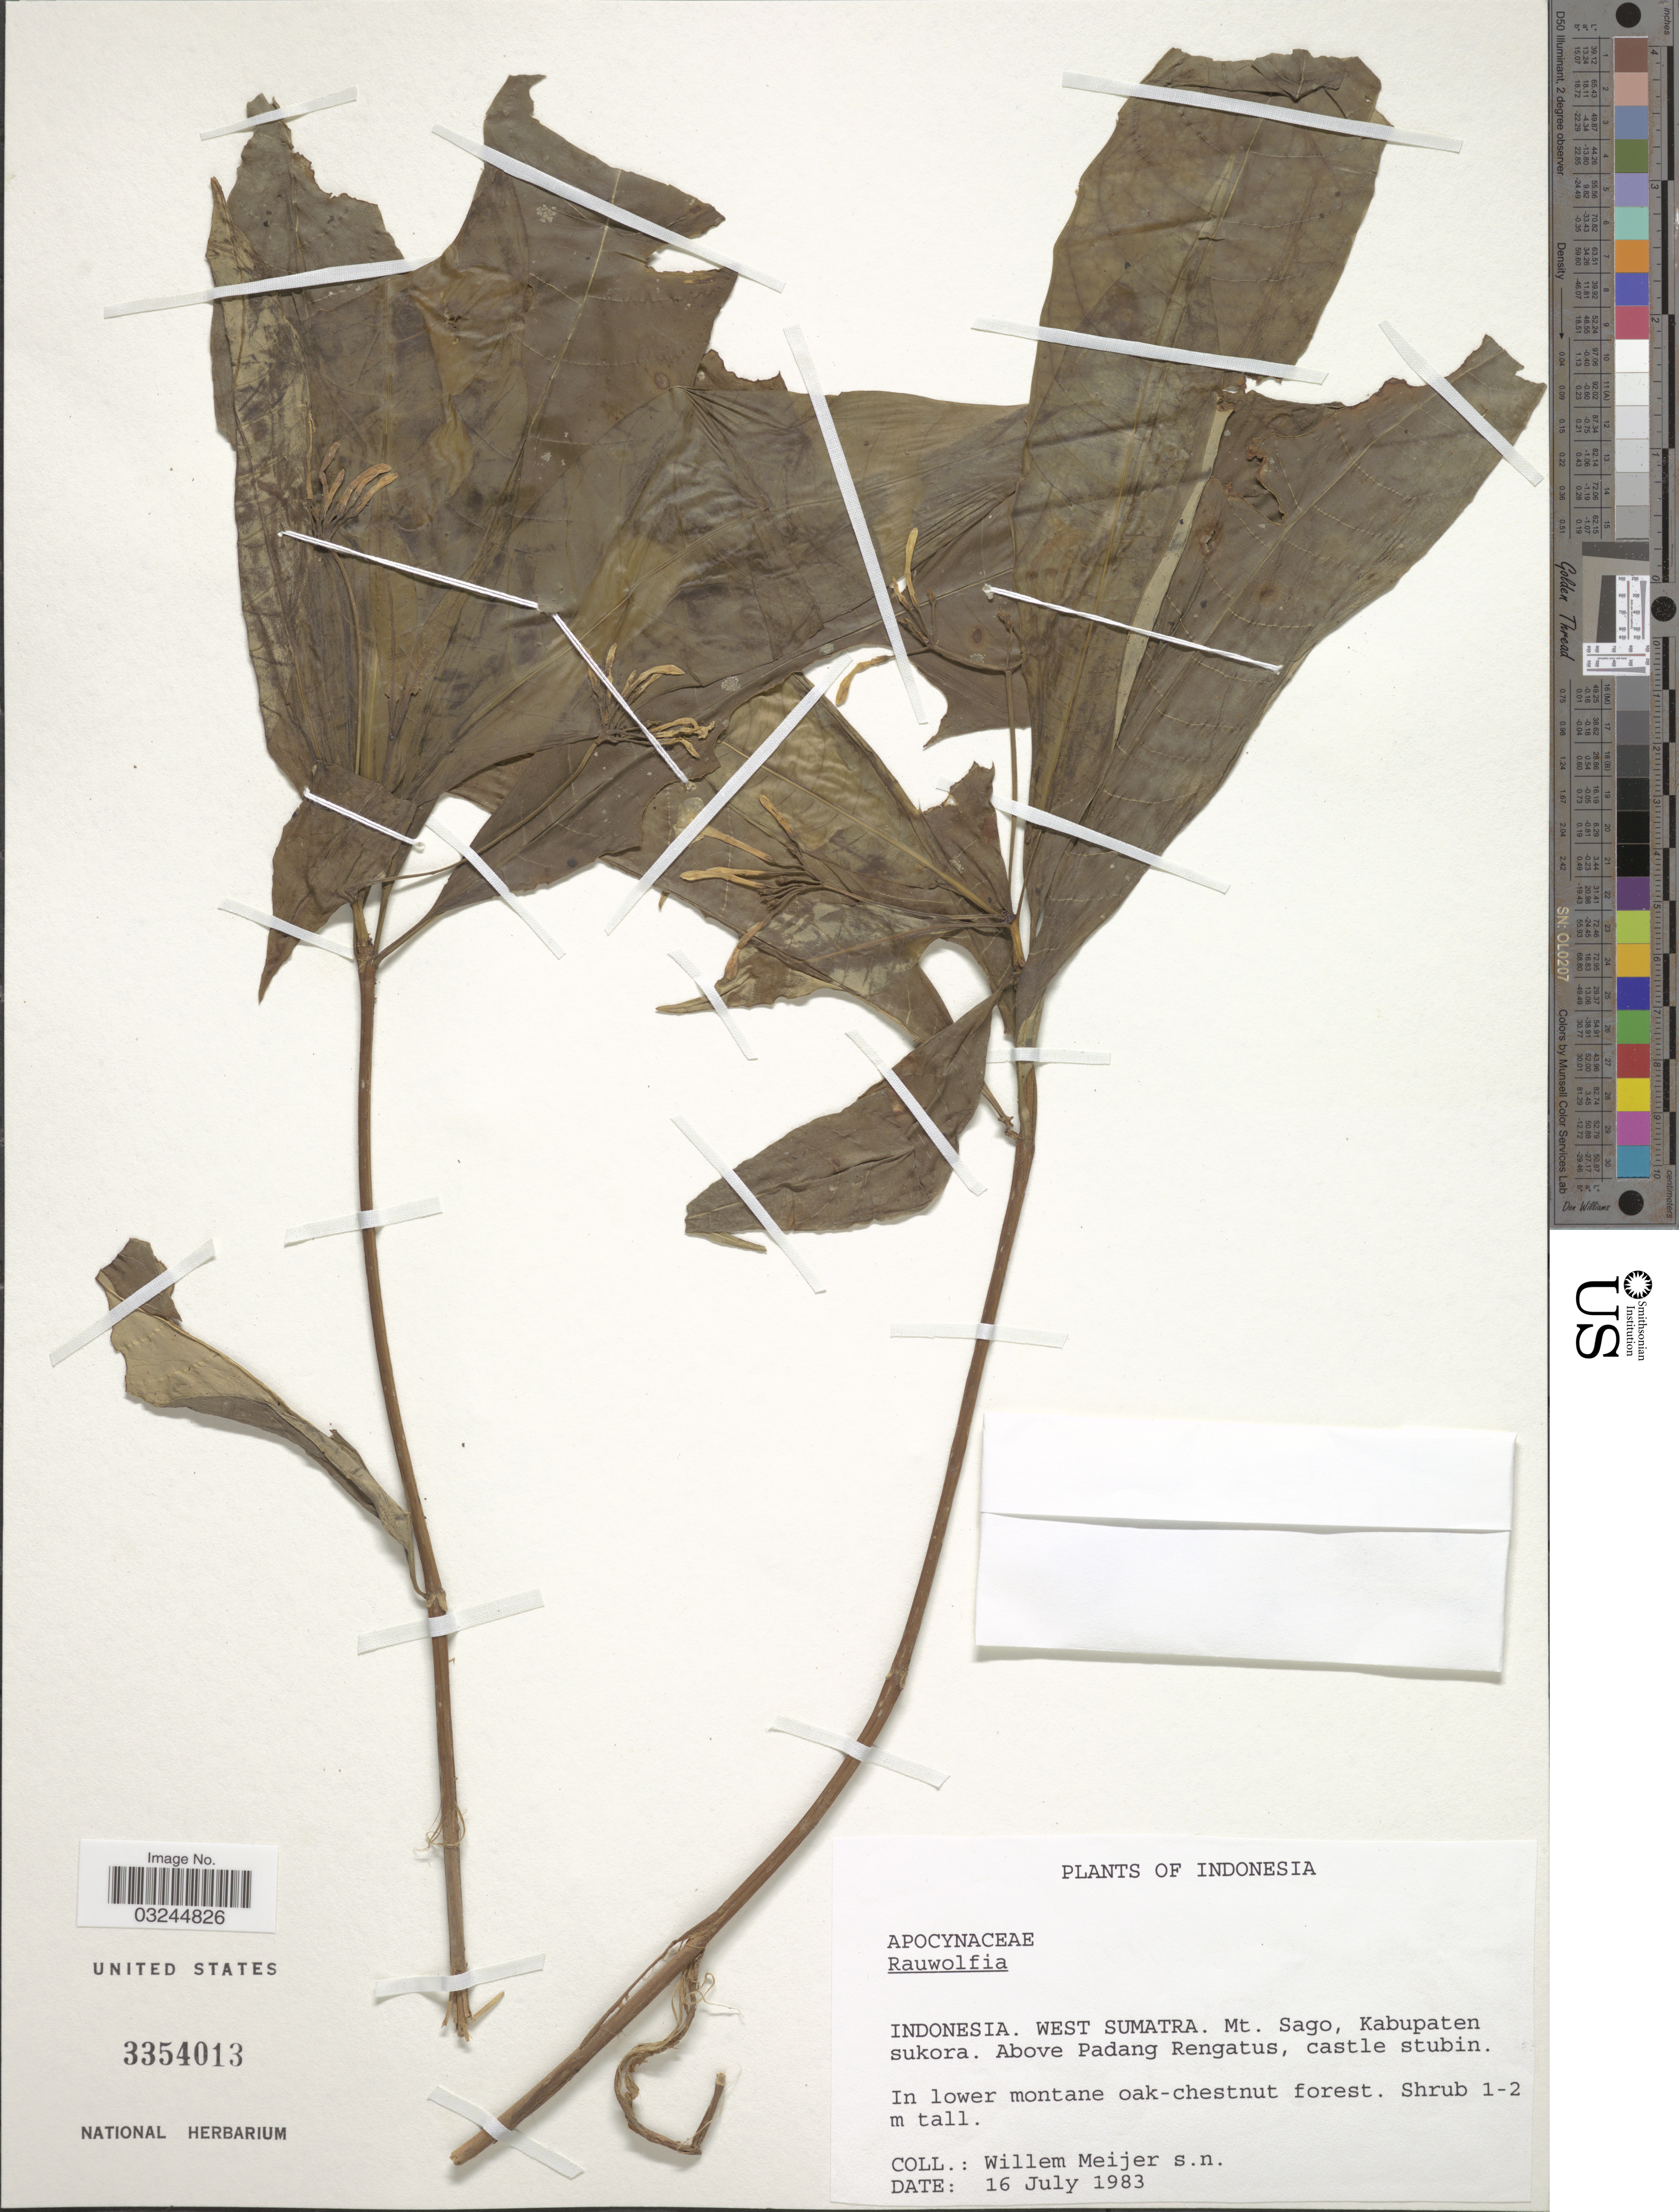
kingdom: Plantae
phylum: Tracheophyta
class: Magnoliopsida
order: Gentianales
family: Apocynaceae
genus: Rauvolfia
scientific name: Rauvolfia sp.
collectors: W. Meijer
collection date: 1983-07-16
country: Indonesia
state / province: Sumatra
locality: West Sumatra. Mt. Sago, Kabupaten sukora. Above Padang Rengatus, castle stubin. In lower montane oak-chestnut forest.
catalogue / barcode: US 3354013